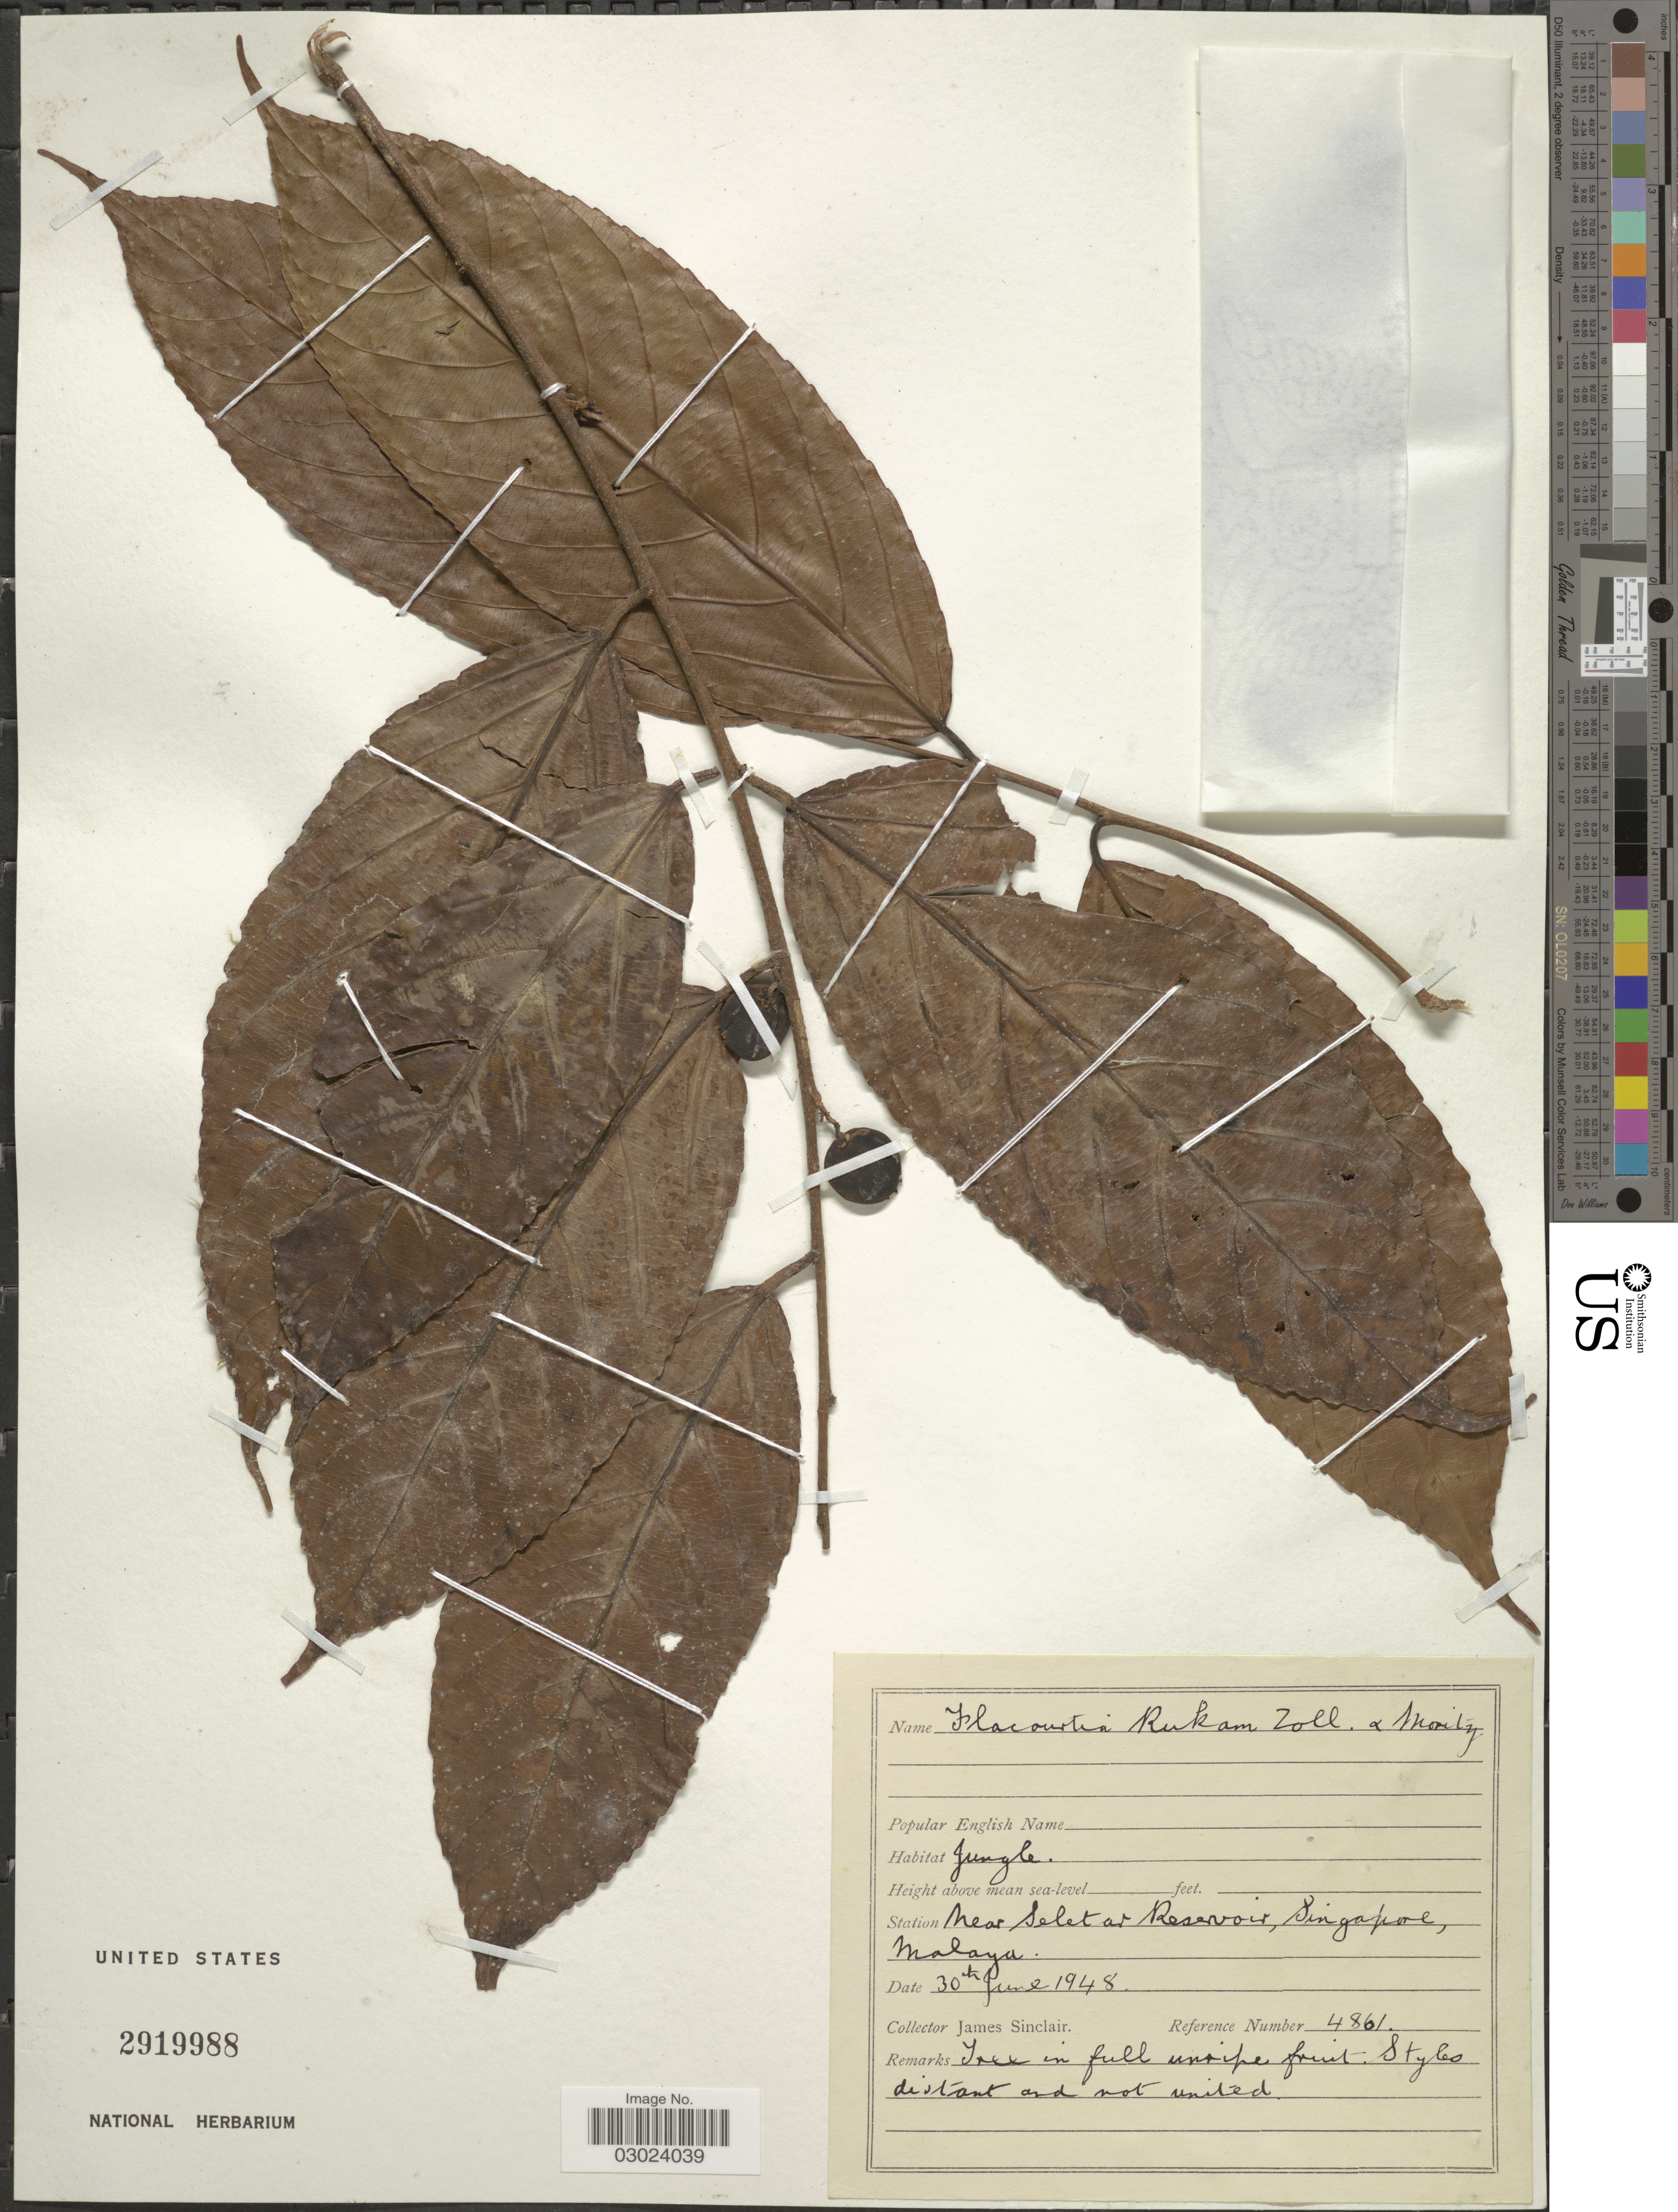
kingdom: Plantae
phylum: Tracheophyta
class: Magnoliopsida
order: Malpighiales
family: Salicaceae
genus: Flacourtia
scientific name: Flacourtia rukam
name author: Zoll. & Moritzi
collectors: J. Sinclair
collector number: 4861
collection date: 1948-06-30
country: Singapore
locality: Station near Seletar Reservoir, Malaya.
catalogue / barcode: US 2919988